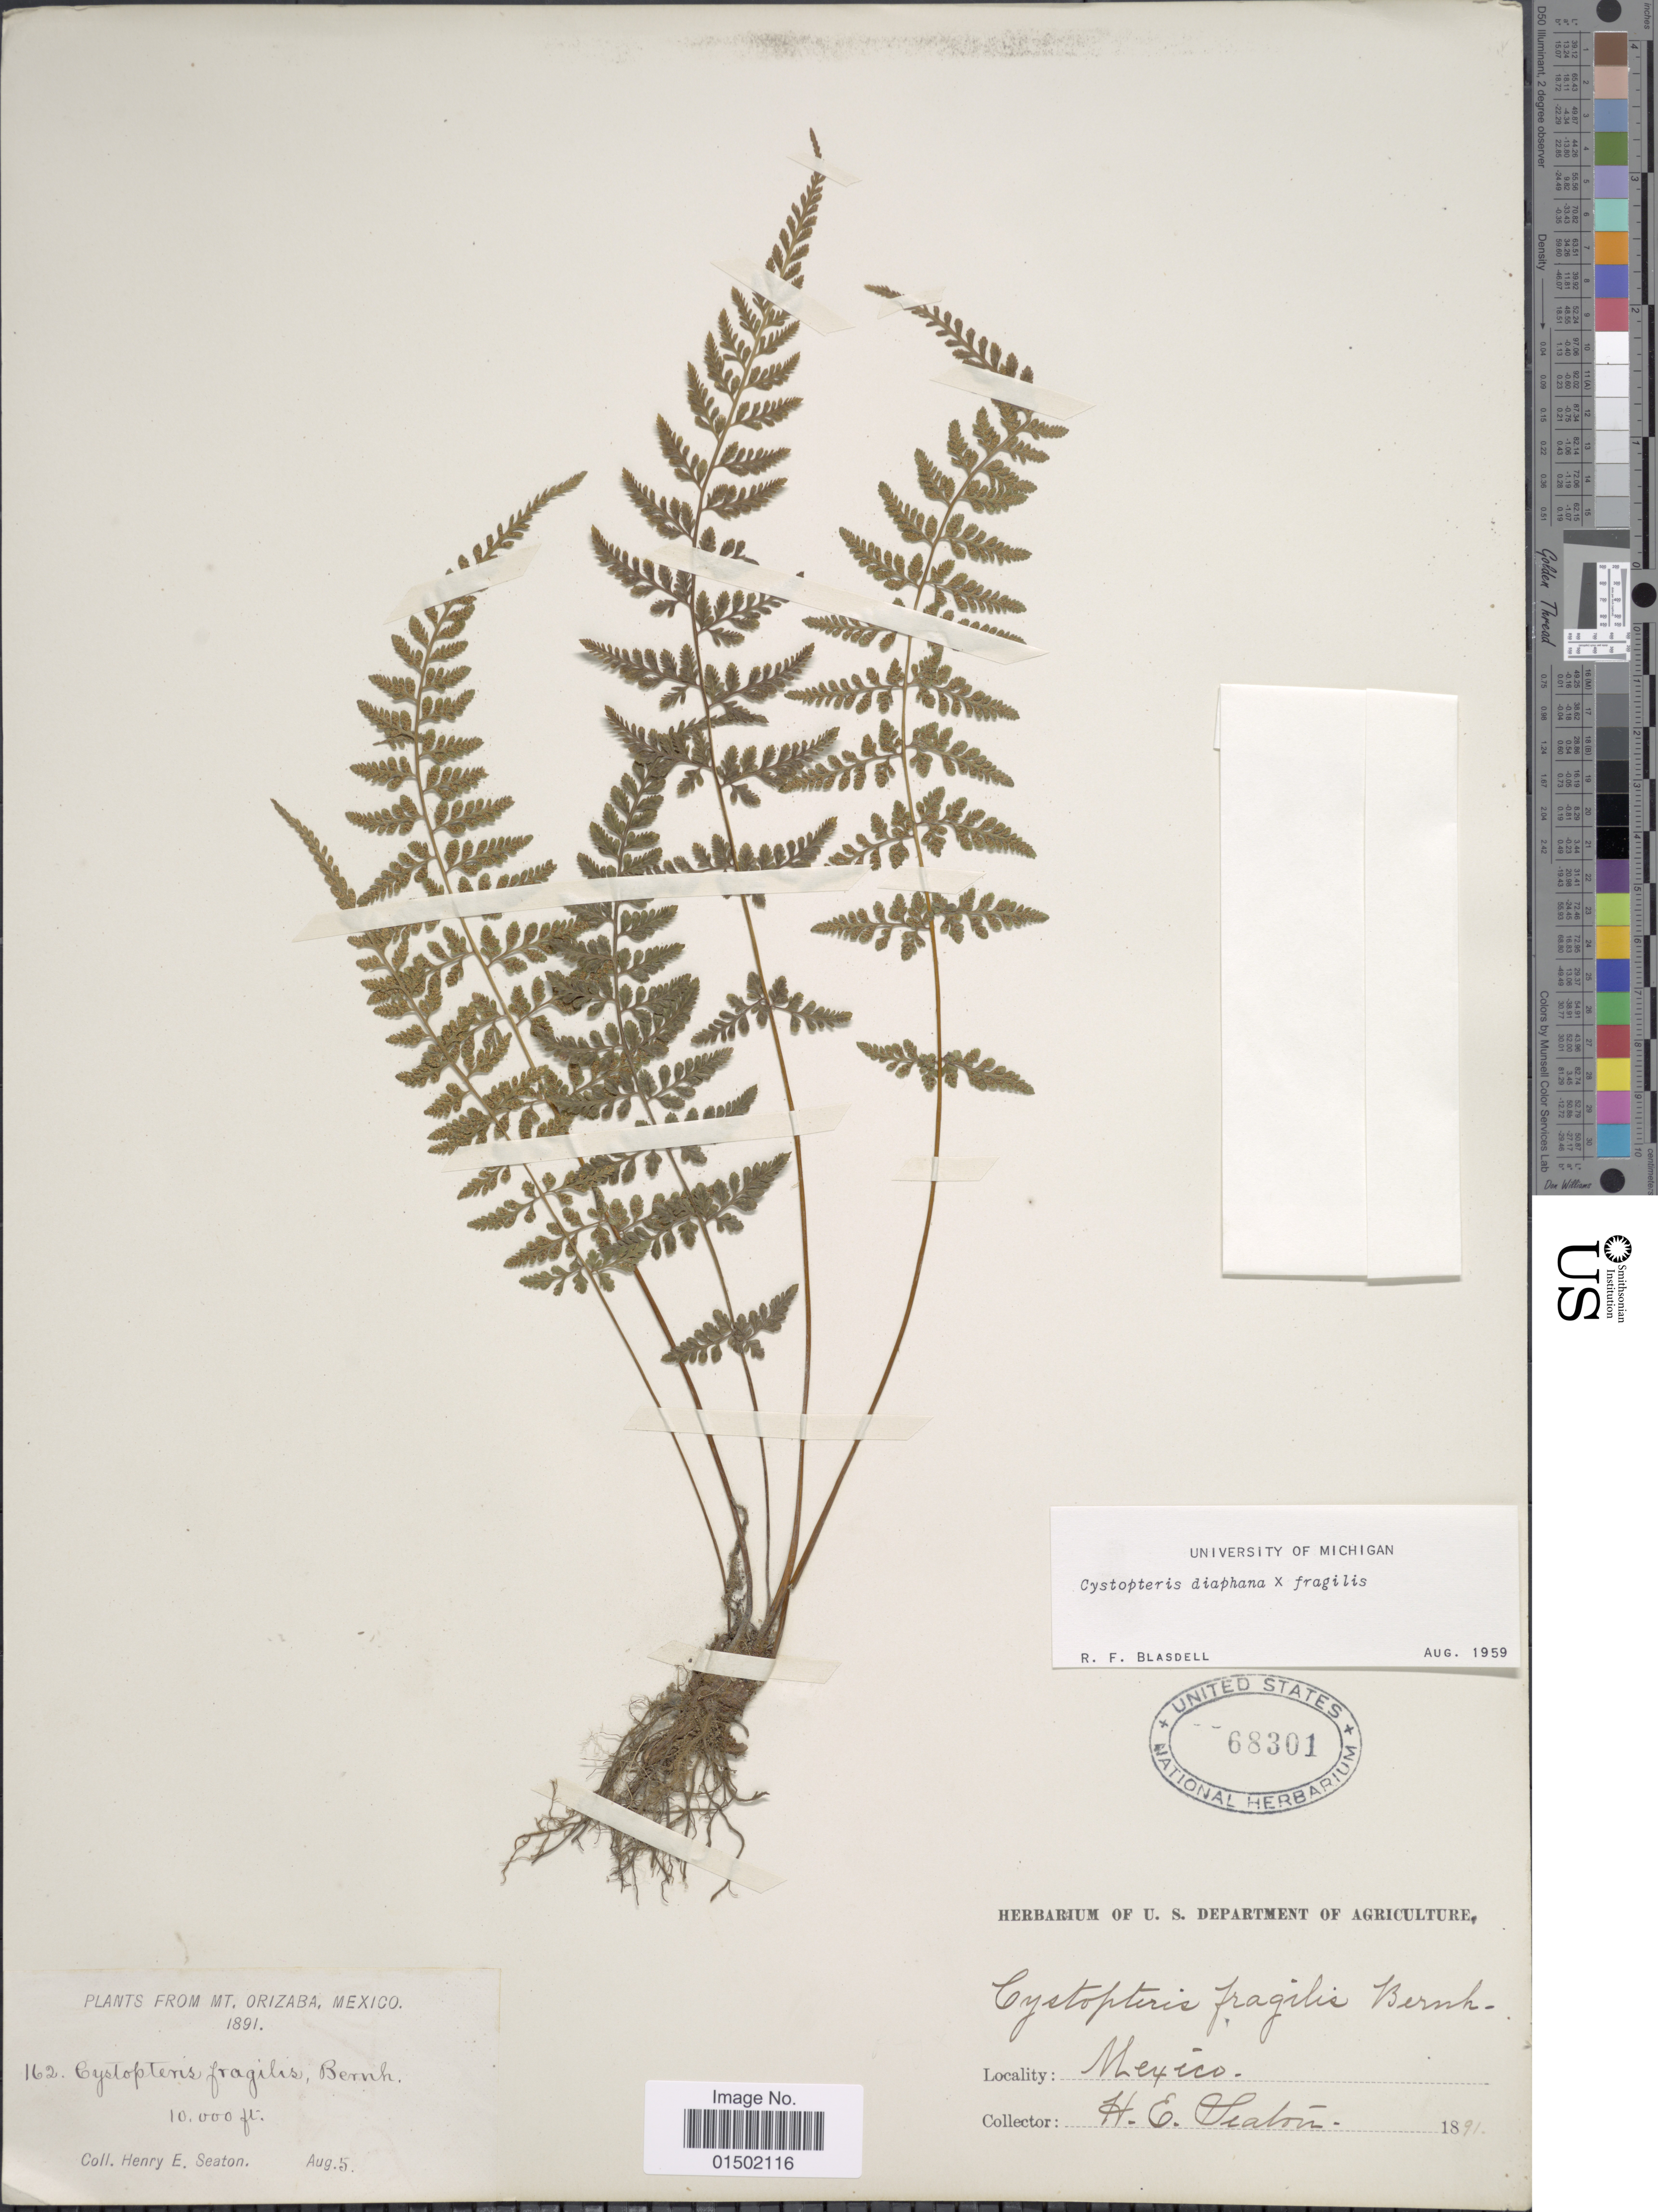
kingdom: Plantae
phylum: Tracheophyta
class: Polypodiopsida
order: Polypodiales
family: Cystopteridaceae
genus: Cystopteris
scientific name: Cystopteris diaphana x C. fragilis (L.) Bernh.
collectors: H. E. Seaton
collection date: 1891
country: Mexico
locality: Mt. Orizaba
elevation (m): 3048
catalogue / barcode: US 68301